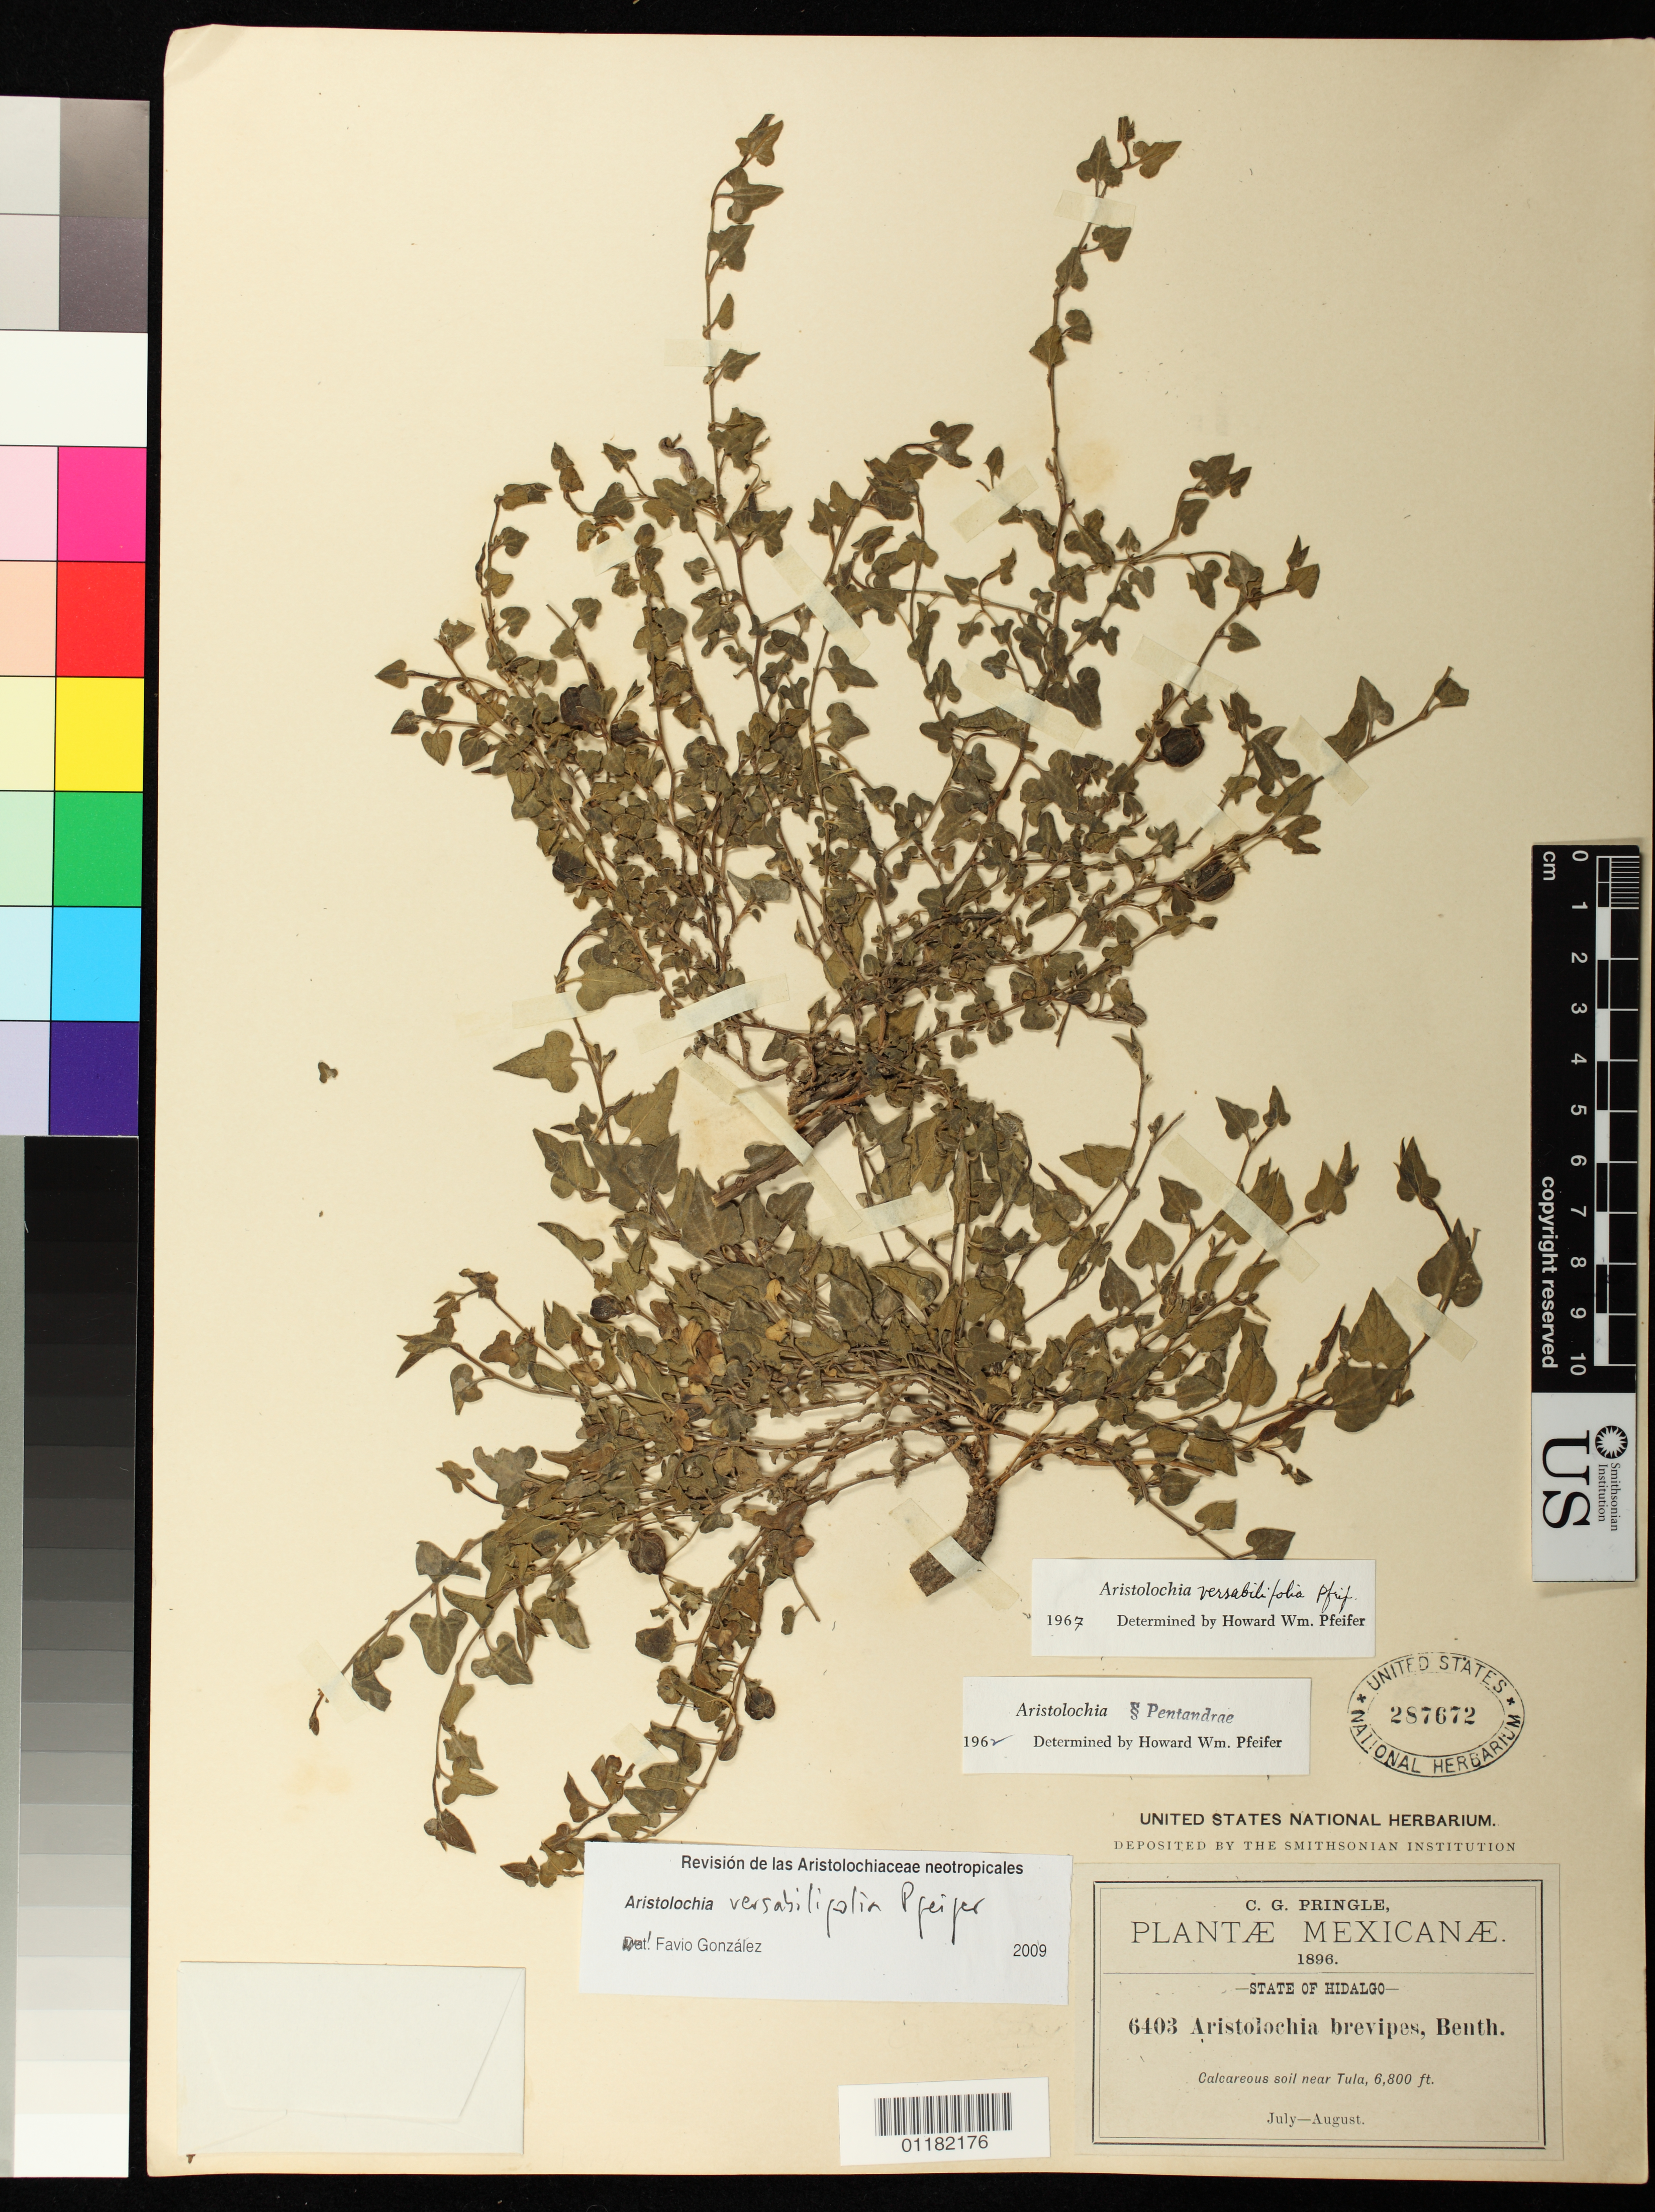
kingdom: Plantae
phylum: Tracheophyta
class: Magnoliopsida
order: Piperales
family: Aristolochiaceae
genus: Aristolochia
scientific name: Aristolochia versabilifolia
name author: Pfeifer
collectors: C. G. Pringle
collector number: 6403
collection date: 1896-07/1896-08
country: Mexico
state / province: Hidalgo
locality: Calcareous soil near Tula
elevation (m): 2073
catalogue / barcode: US 287672